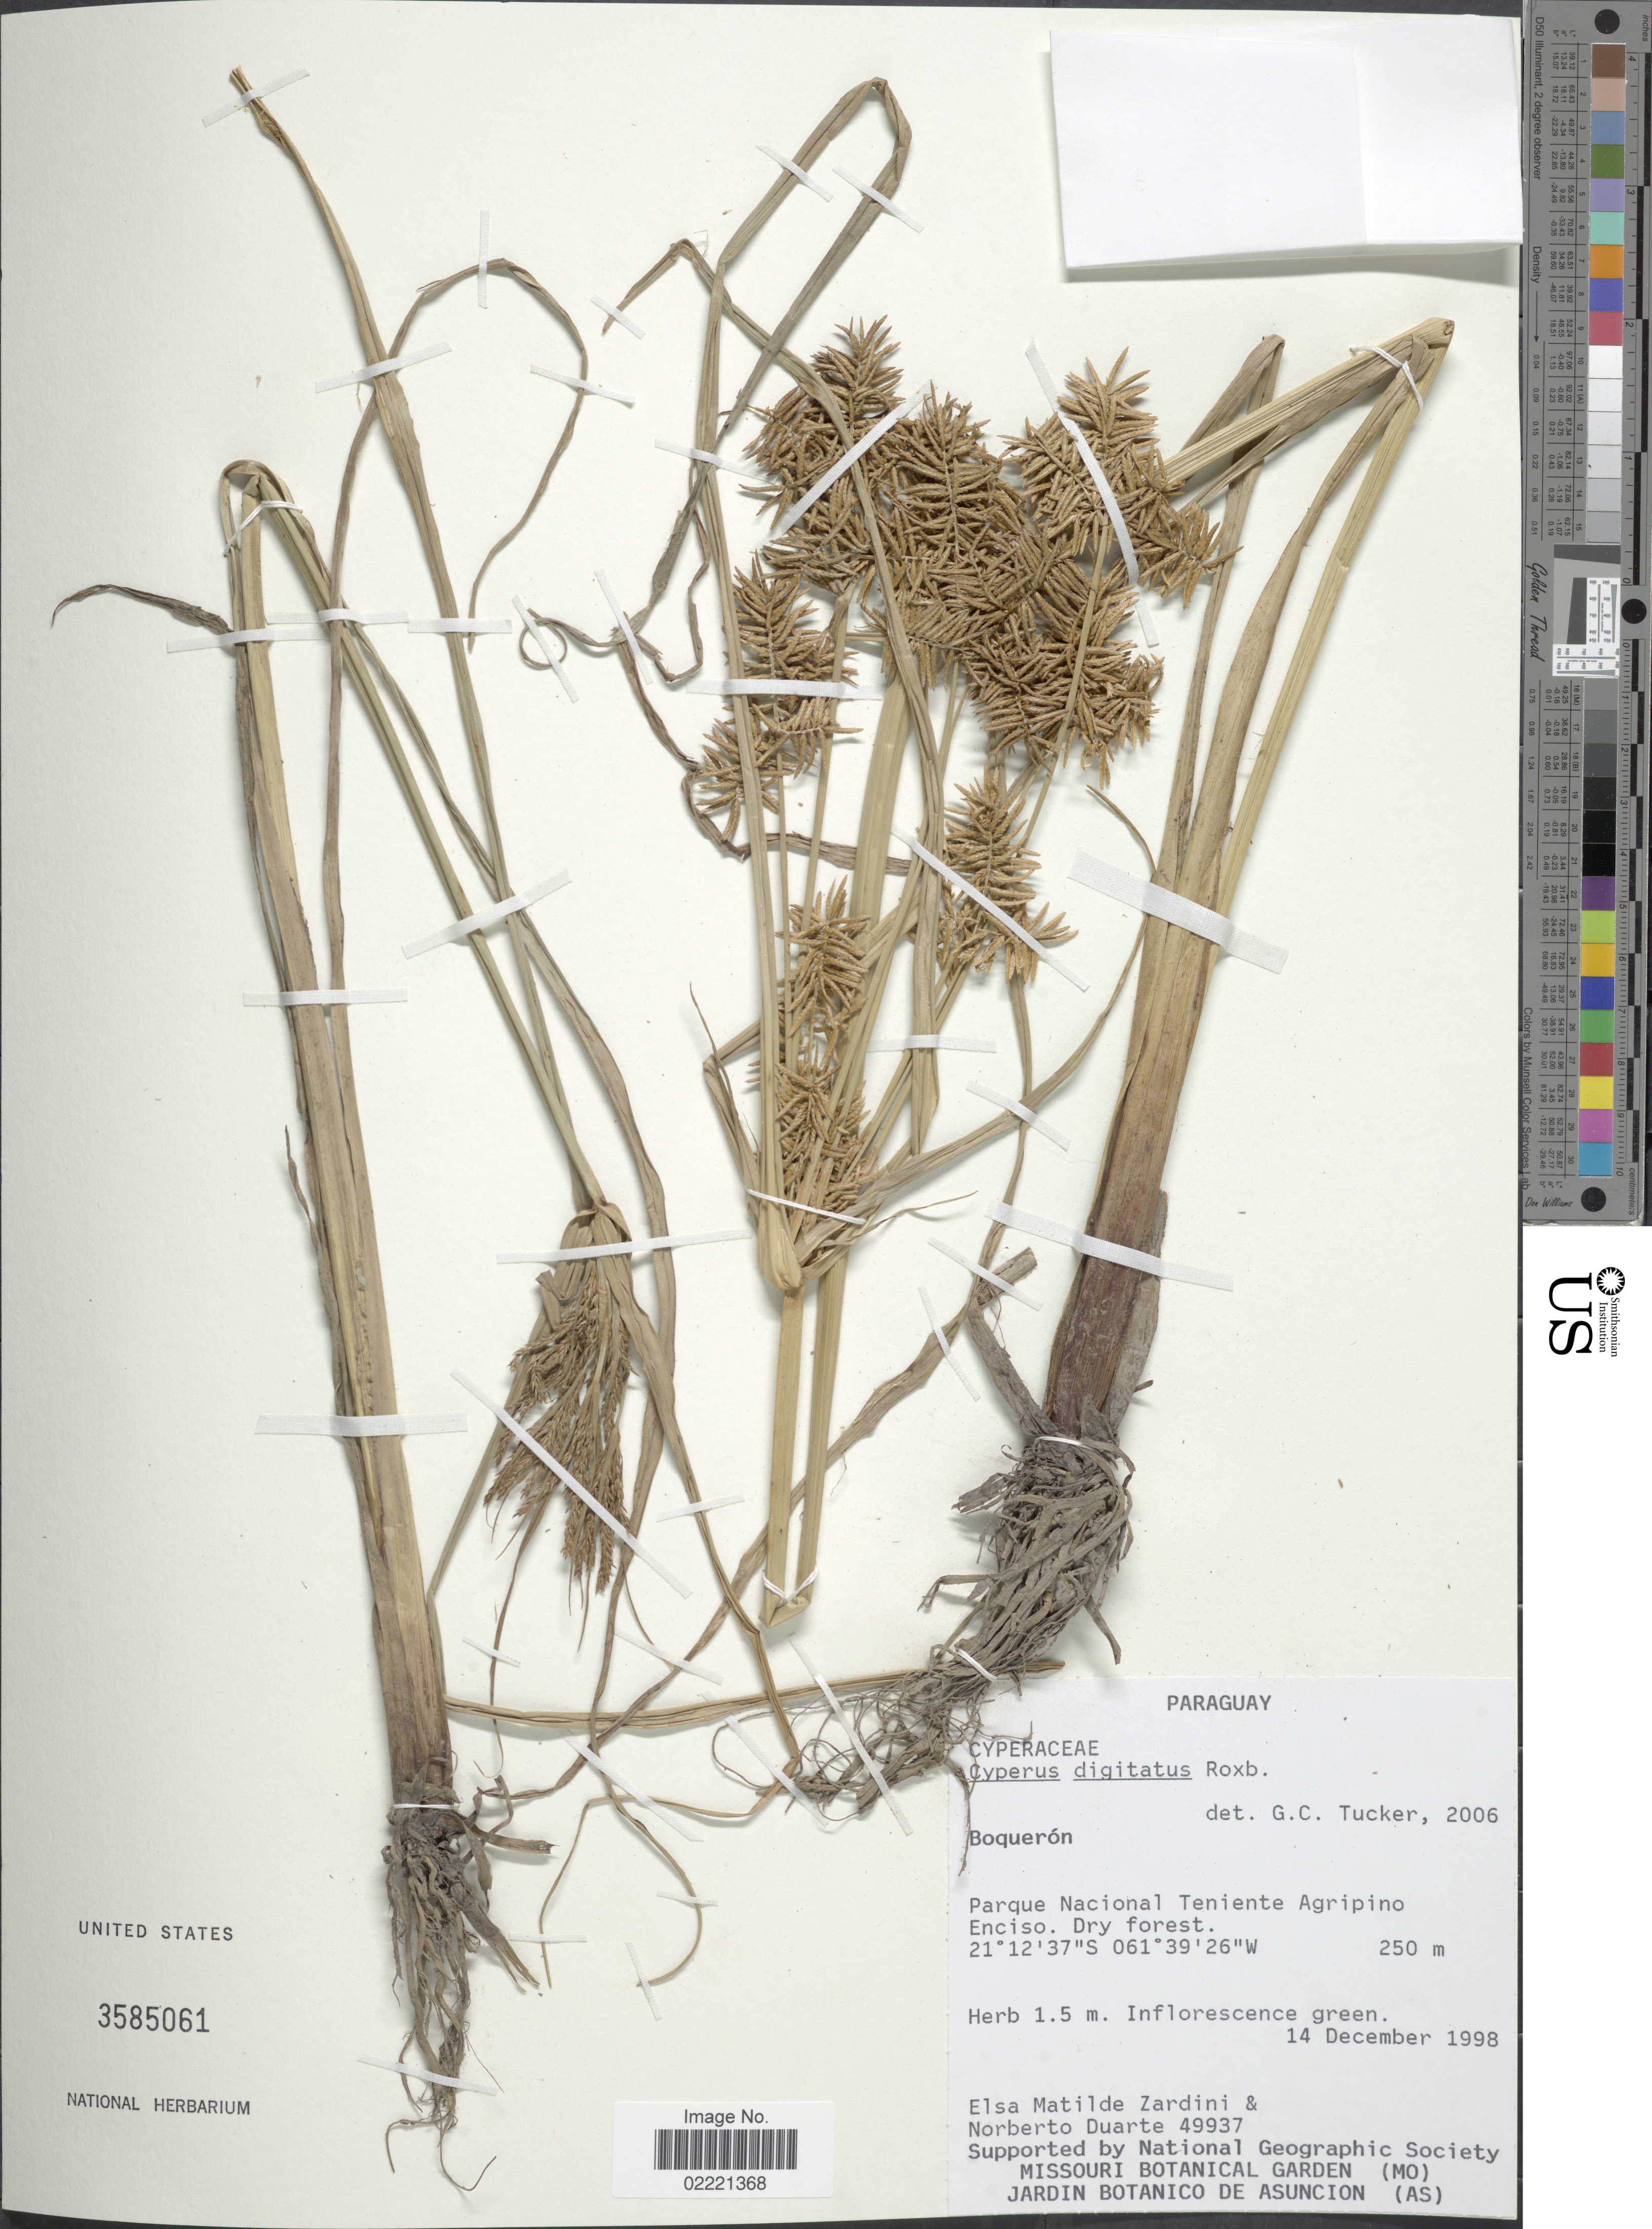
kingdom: Plantae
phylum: Tracheophyta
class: Liliopsida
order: Poales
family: Cyperaceae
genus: Cyperus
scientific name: Cyperus digitatus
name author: Roxb.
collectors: E. M. Zardini & N. Duarte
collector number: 49937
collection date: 1998-12-14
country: Paraguay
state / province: Boqueron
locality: Parque Nacional Teniente Agripino, Enciso, dry forest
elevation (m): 250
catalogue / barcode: US 3585061